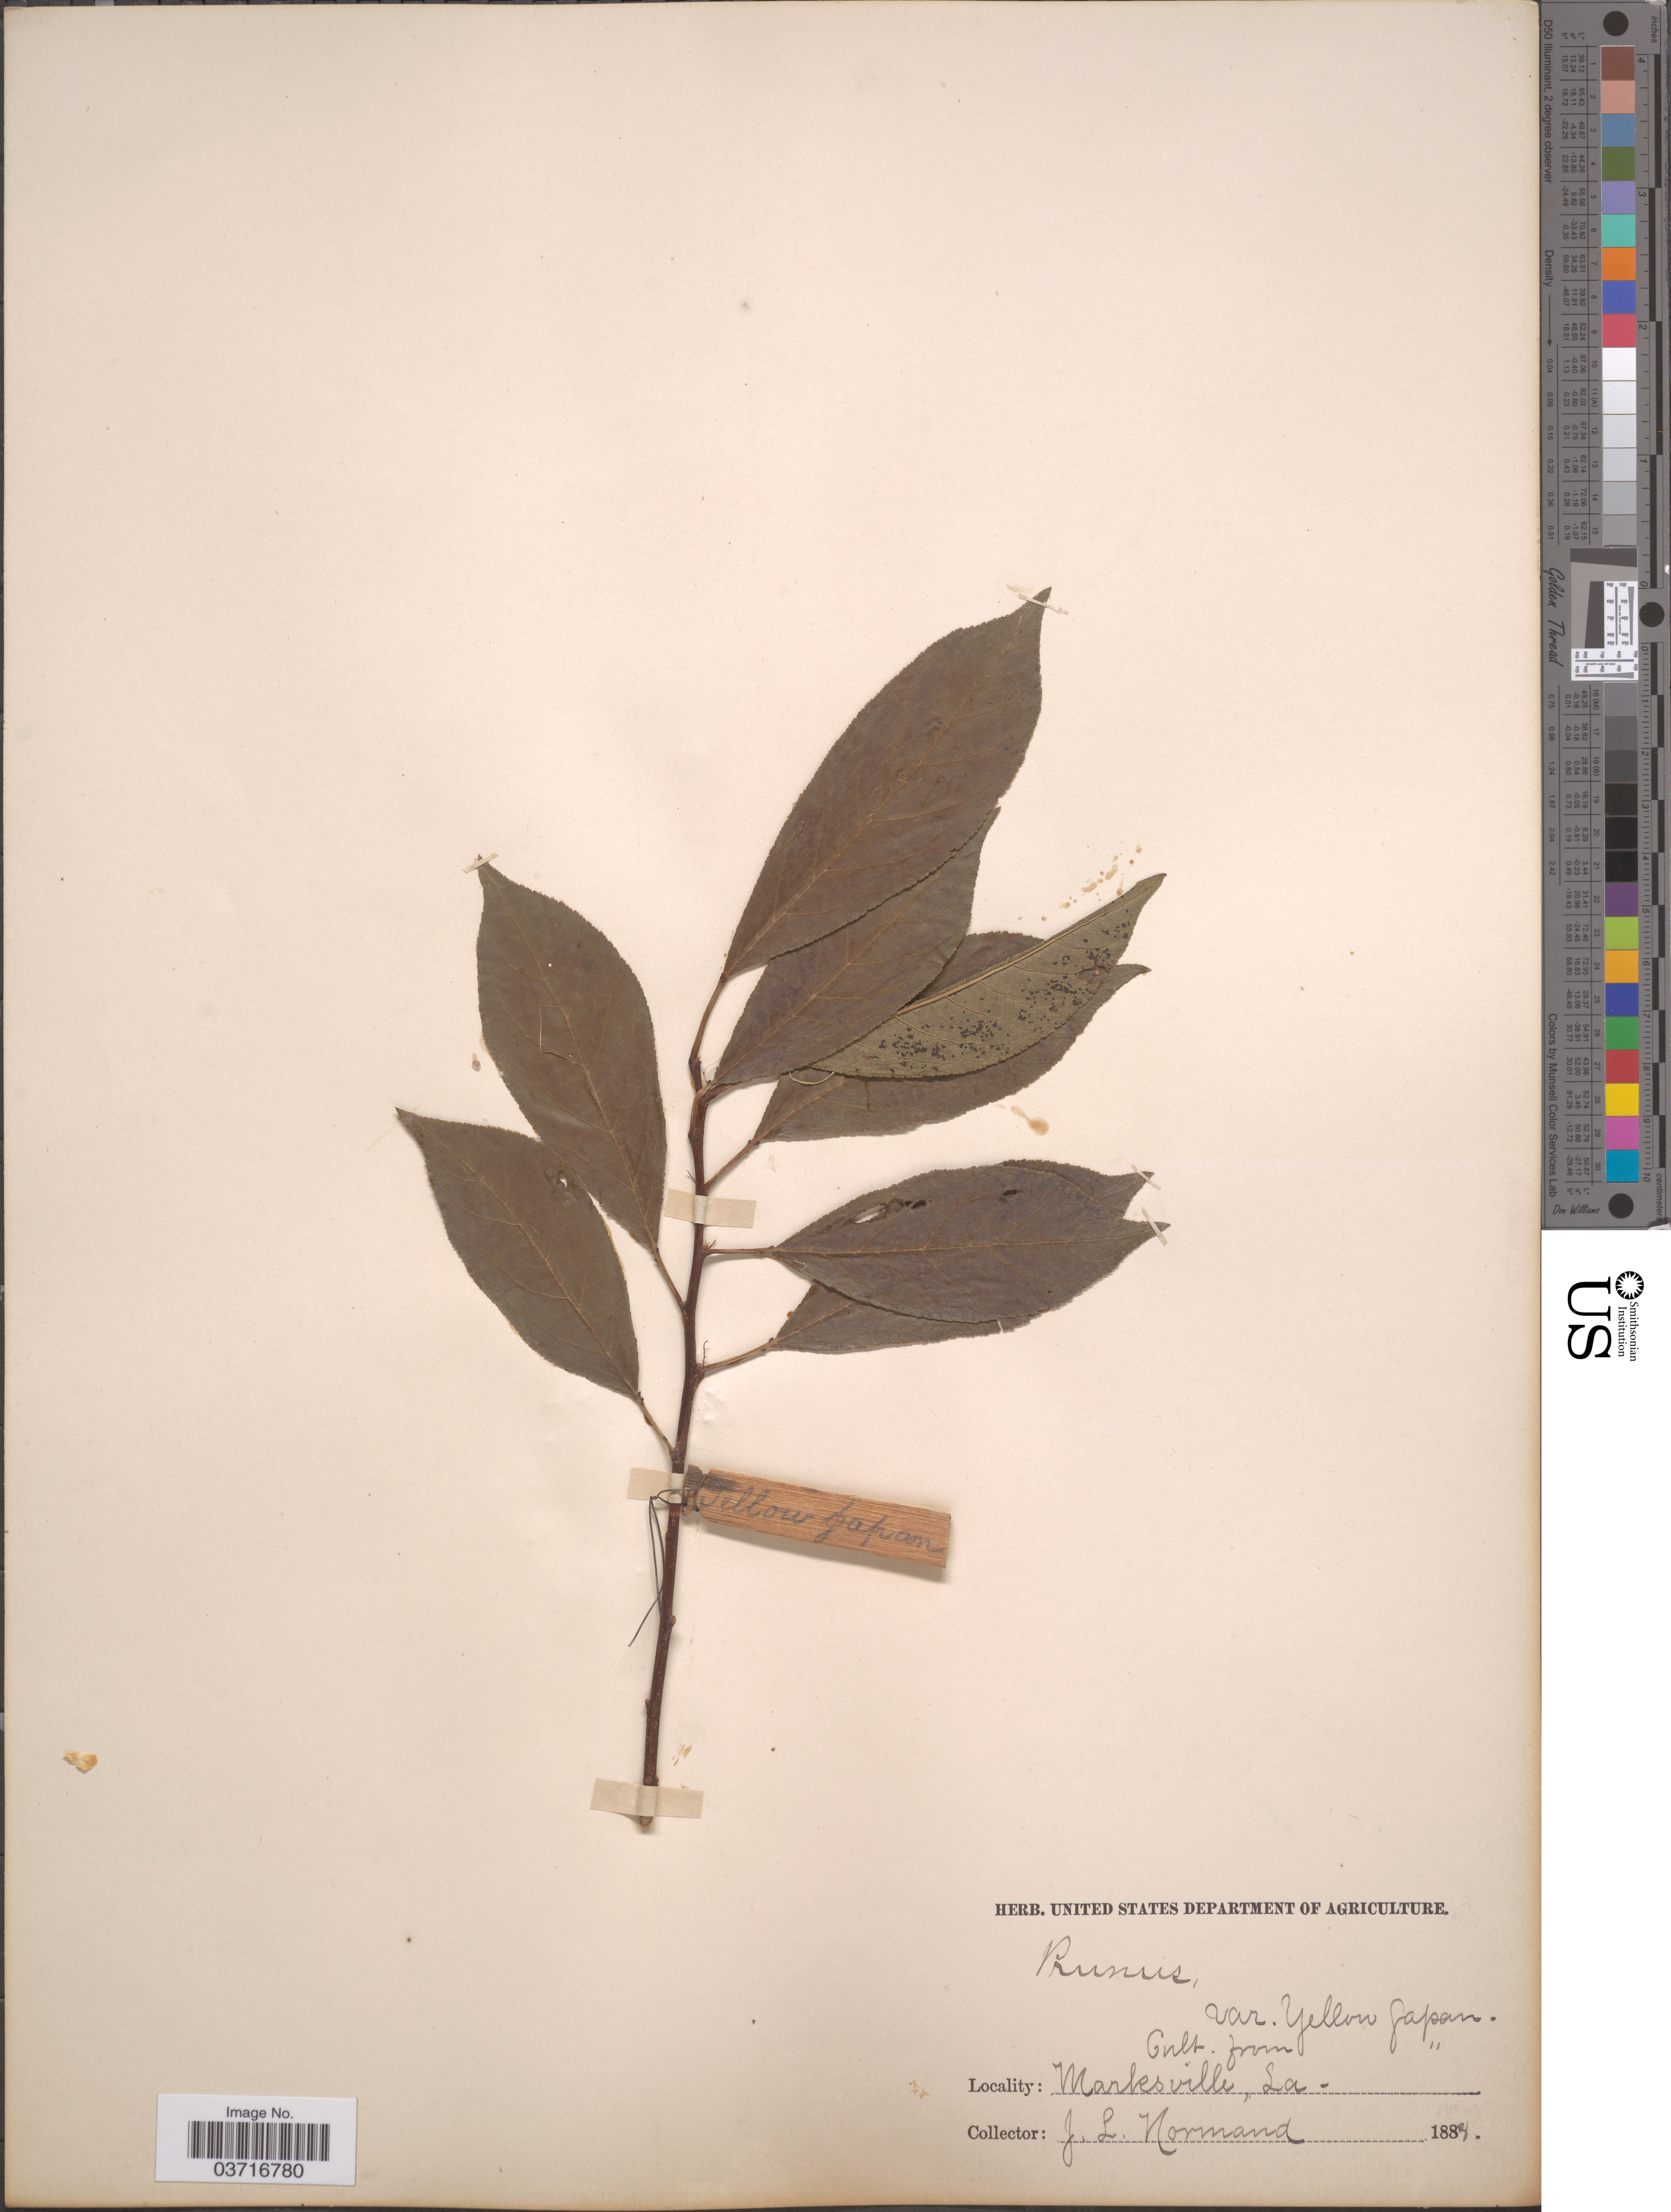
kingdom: Plantae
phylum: Tracheophyta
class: Magnoliopsida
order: Rosales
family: Rosaceae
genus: Prunus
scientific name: Prunus triflora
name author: Roxb.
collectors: J. Normand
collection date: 1884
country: United States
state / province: Louisiana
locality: Marksville.